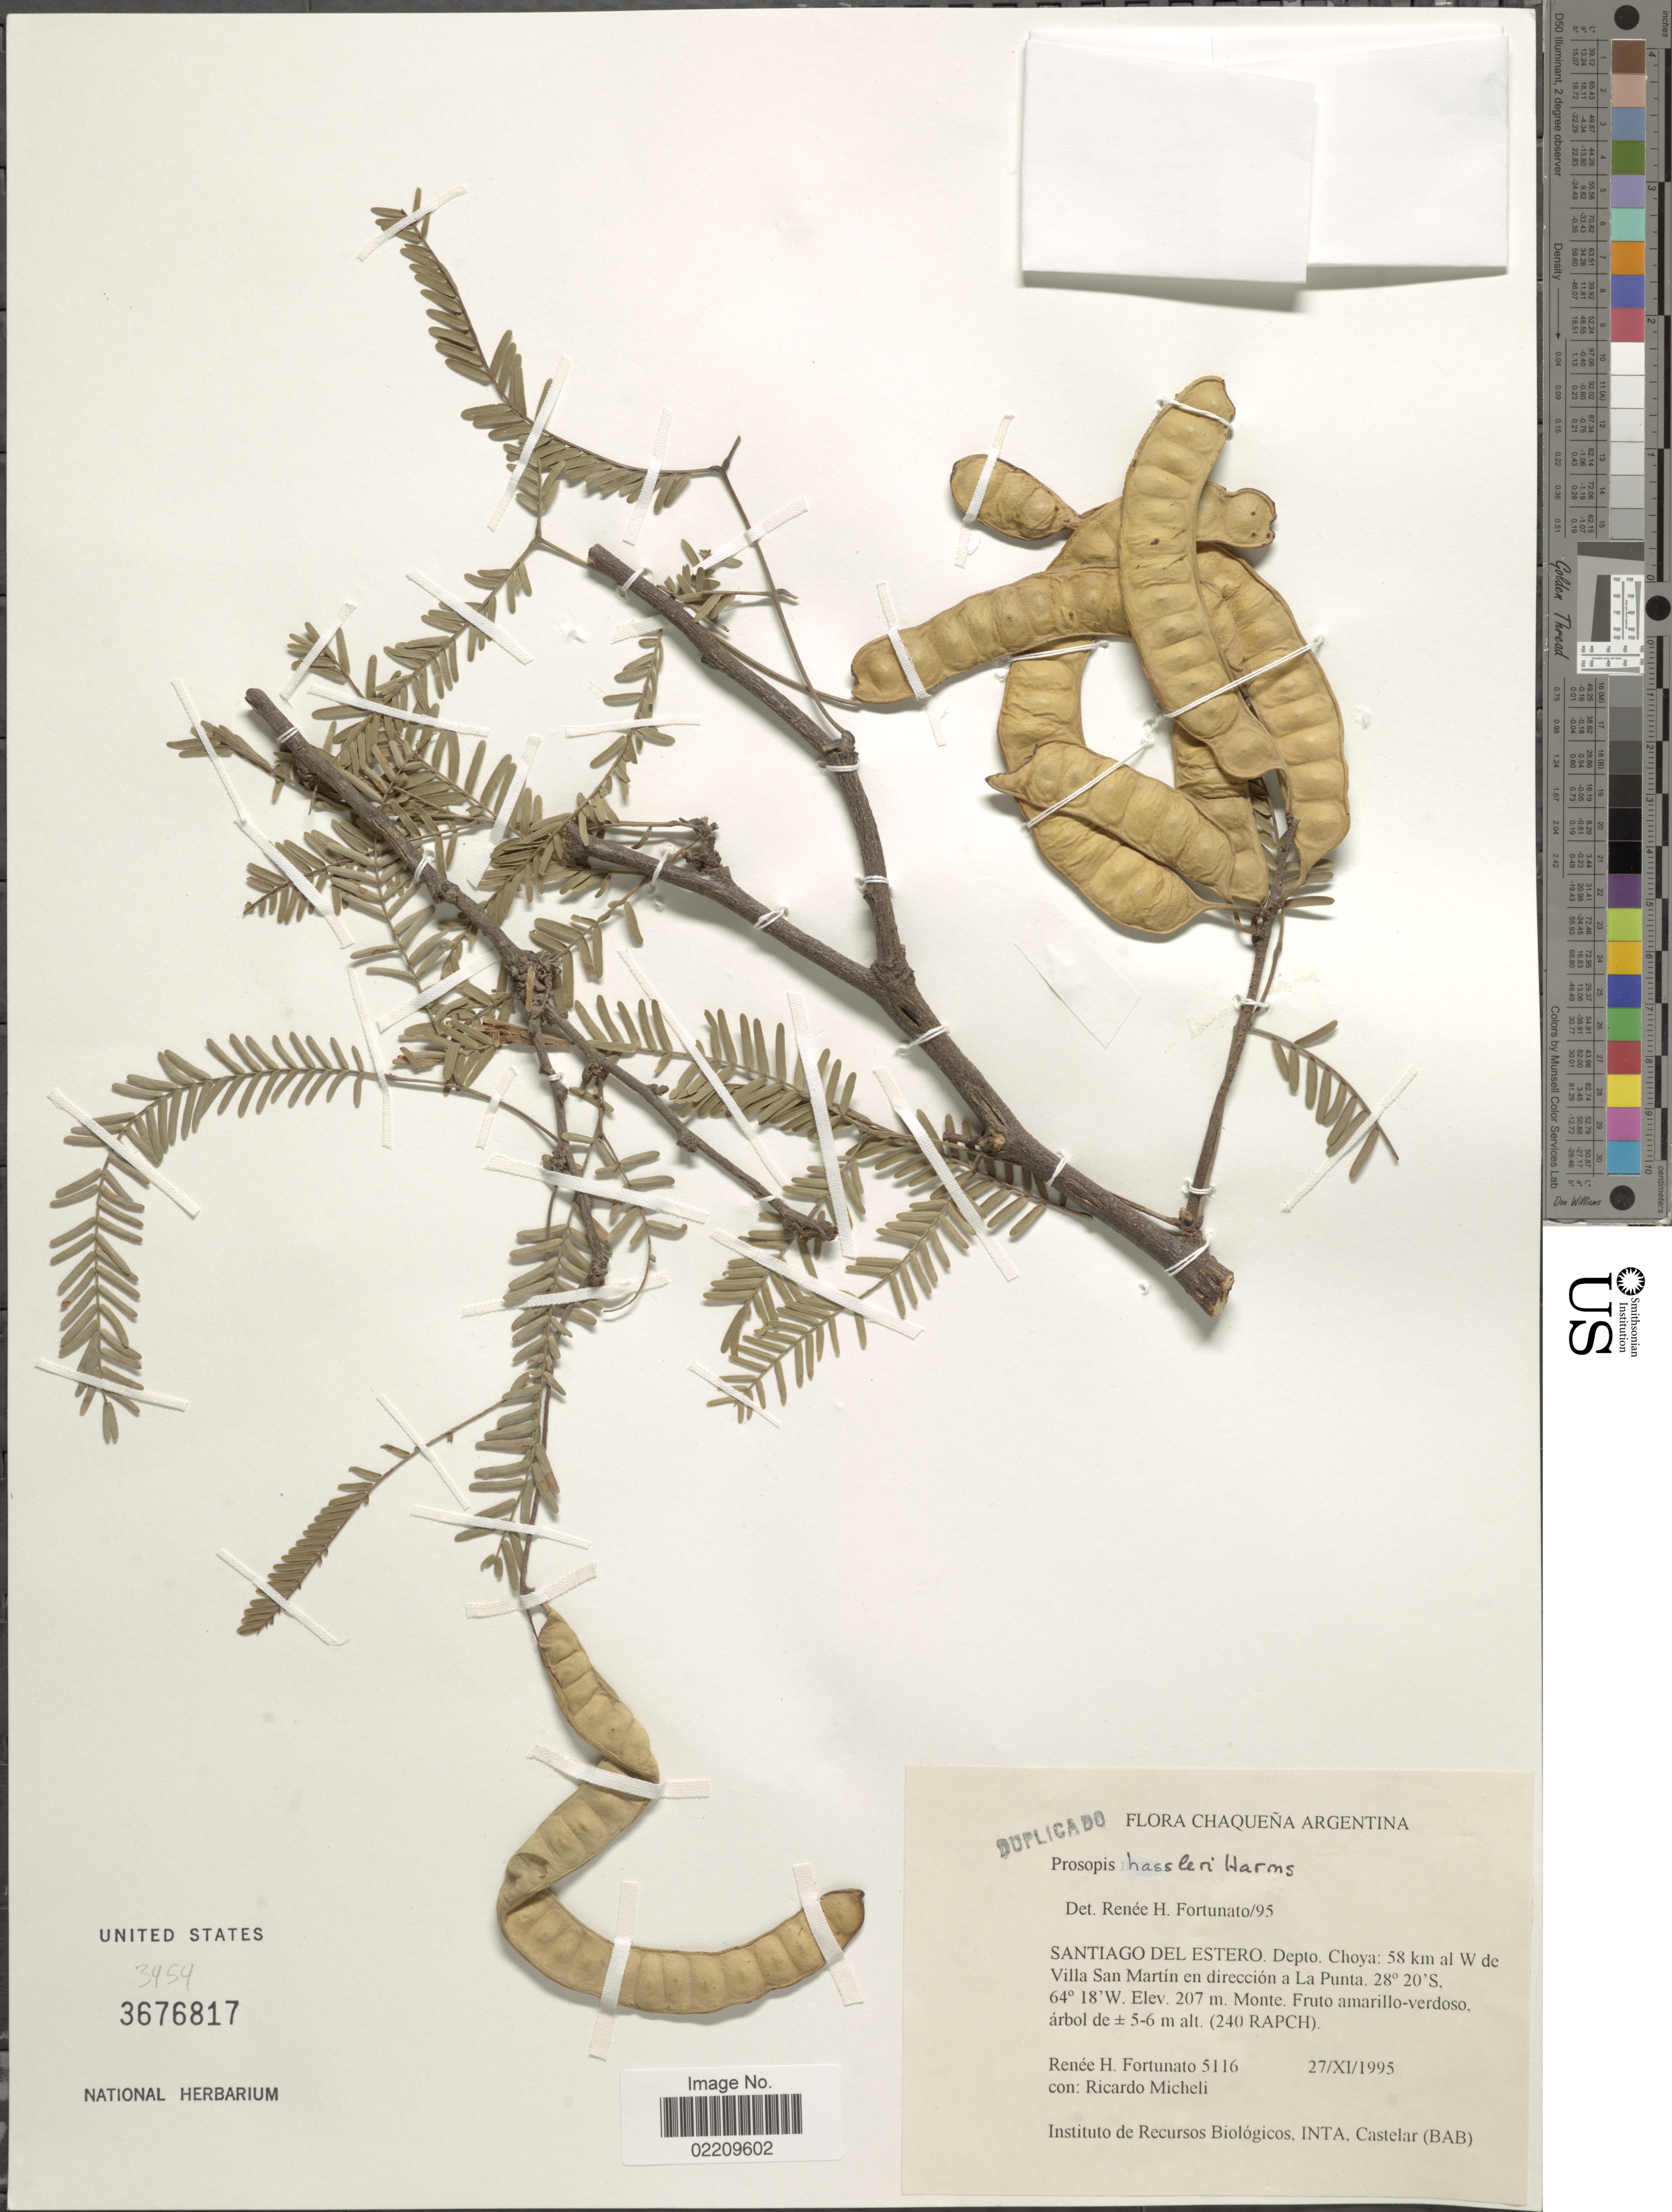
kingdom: Plantae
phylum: Tracheophyta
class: Magnoliopsida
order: Fabales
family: Fabaceae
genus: Neltuma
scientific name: Neltuma hassleri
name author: (Harms) C. E. Hughes & G.P. Lewis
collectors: R. H. Fortunato & R. Micheli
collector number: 5116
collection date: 1995-11-27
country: Argentina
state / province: Santiago del Estero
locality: Chaquena Argentina. Depto. Choya: 85 km al W. de Villa San martin en direccion a La Punta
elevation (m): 207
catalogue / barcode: US 3676817